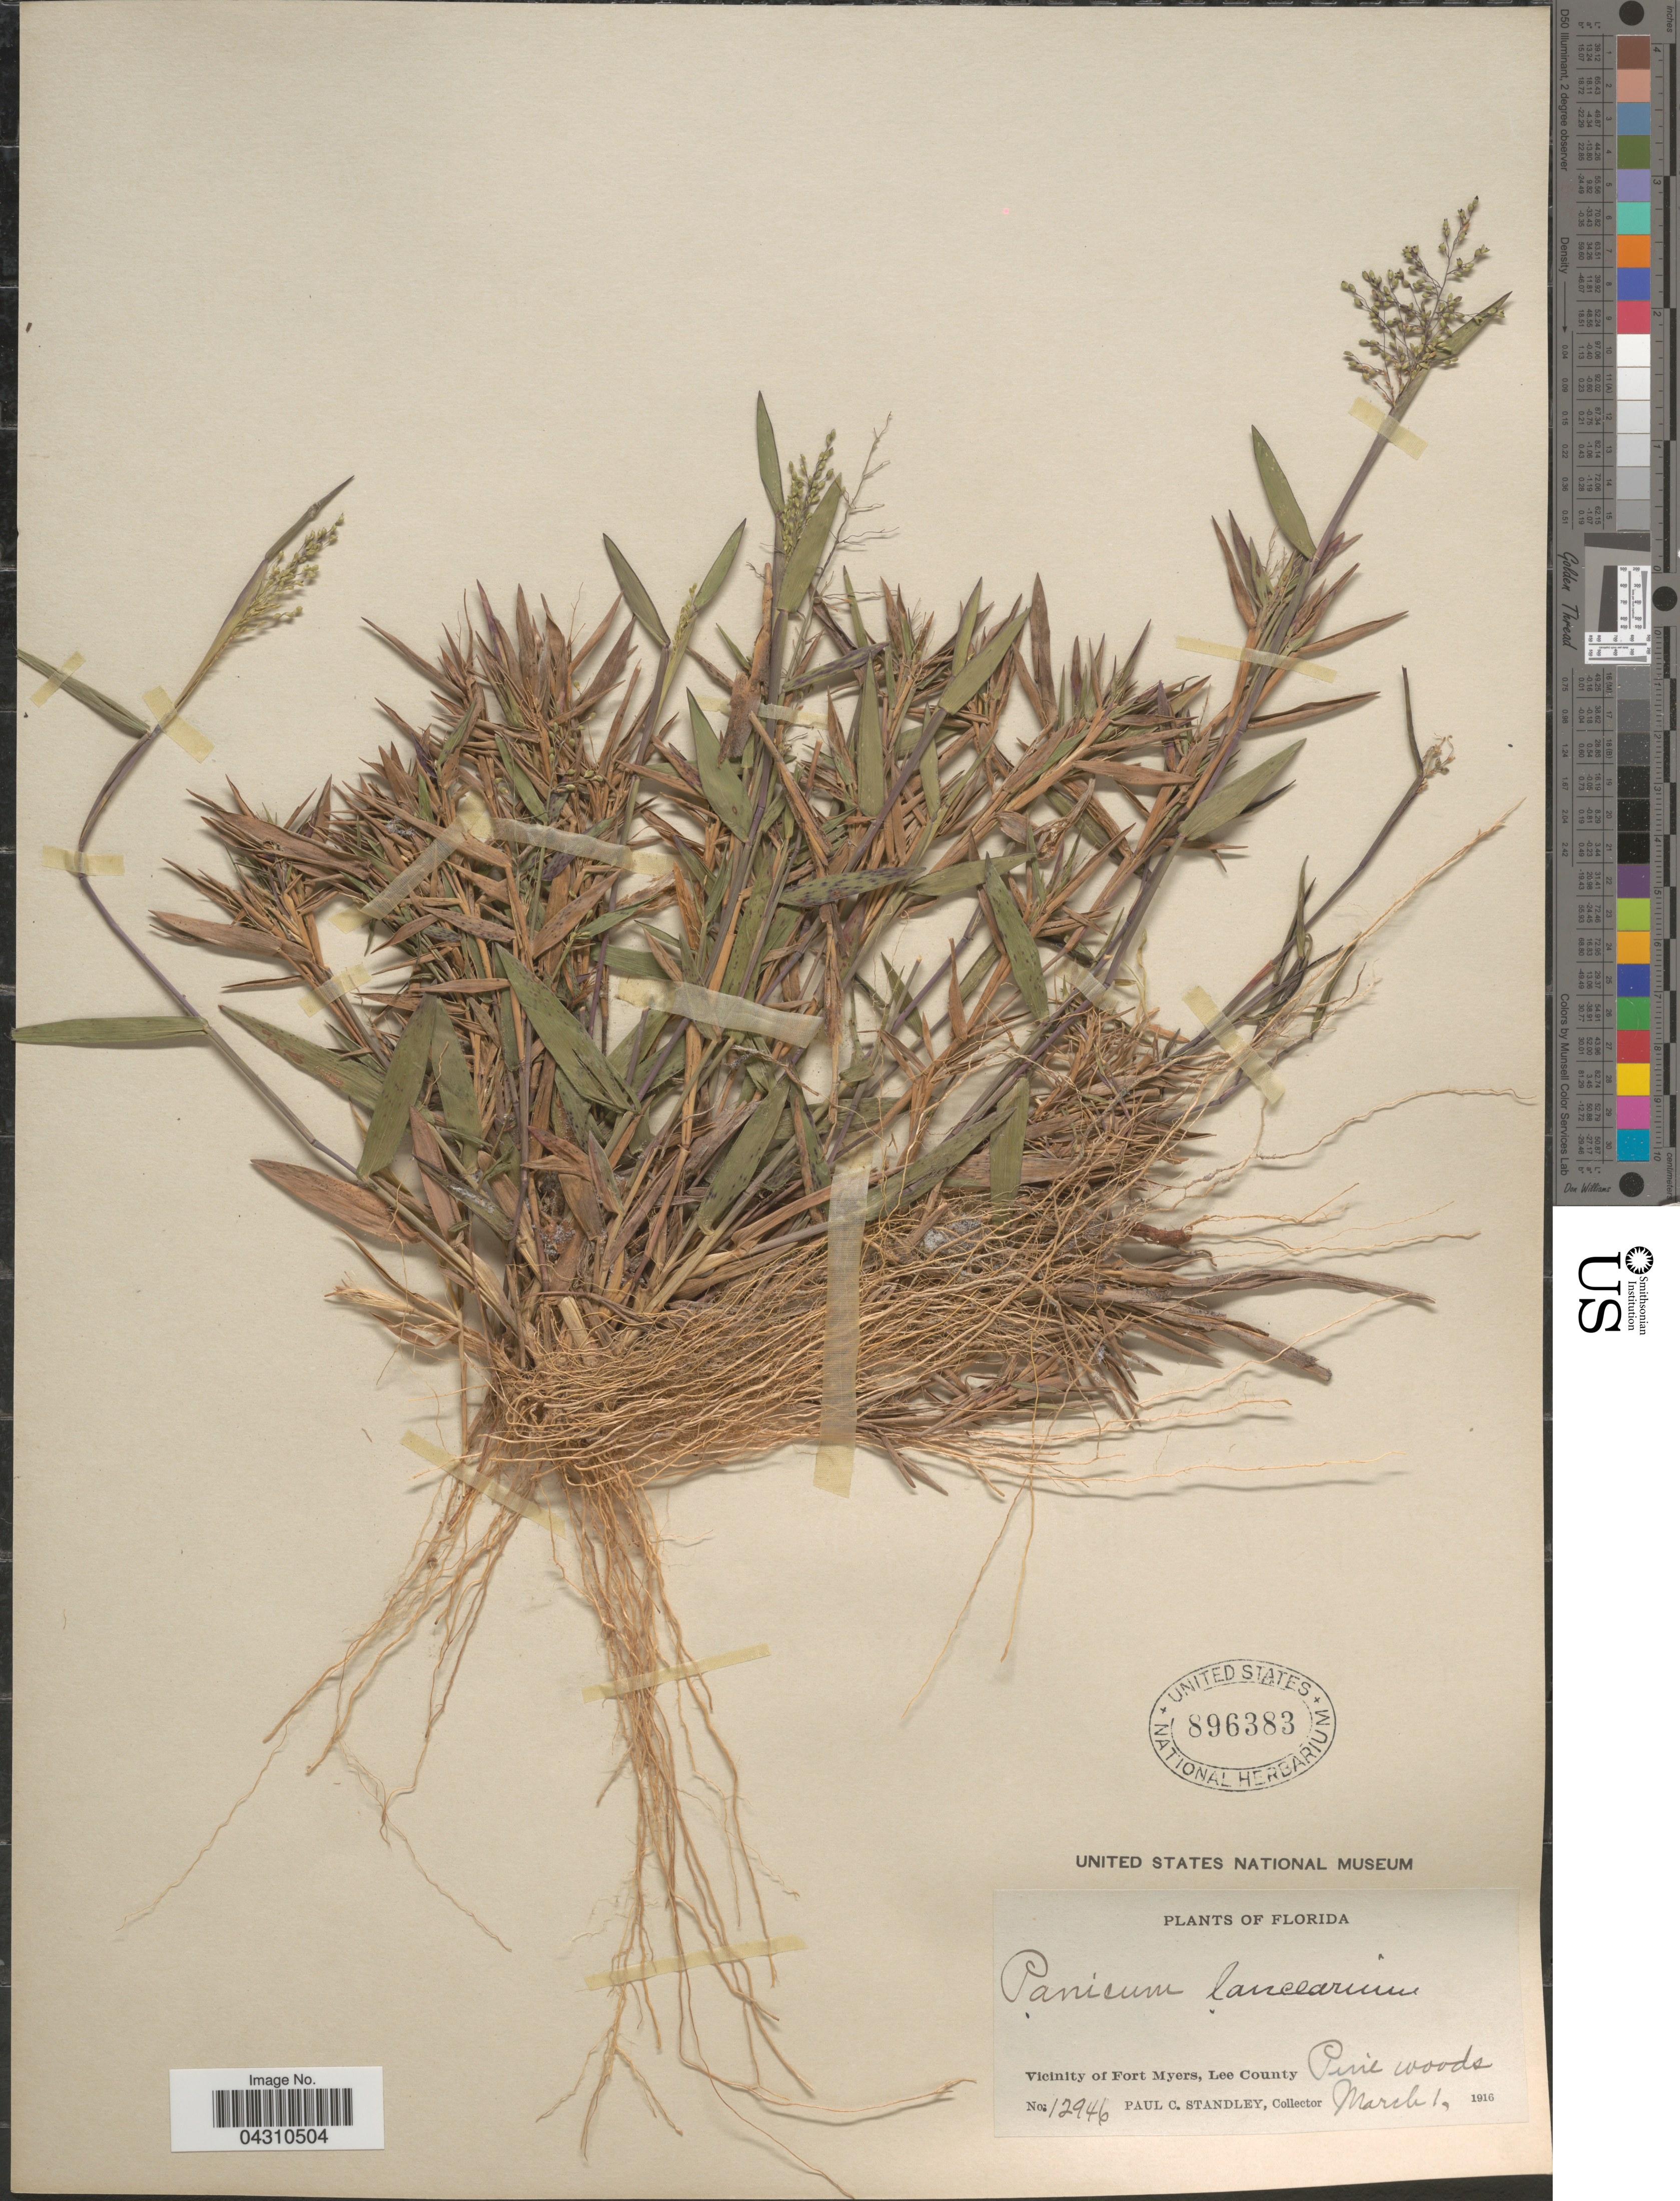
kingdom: Plantae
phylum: Tracheophyta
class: Liliopsida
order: Poales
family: Poaceae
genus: Dichanthelium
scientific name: Dichanthelium portoricense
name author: (Desv. ex Ham.) B.F. Hansen & Wunderlin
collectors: P. C. Standley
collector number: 12946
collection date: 1916-03-01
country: United States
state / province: Florida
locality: Vicinity of Fort Myers, Lee County. Pine woods.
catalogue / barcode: US 896383